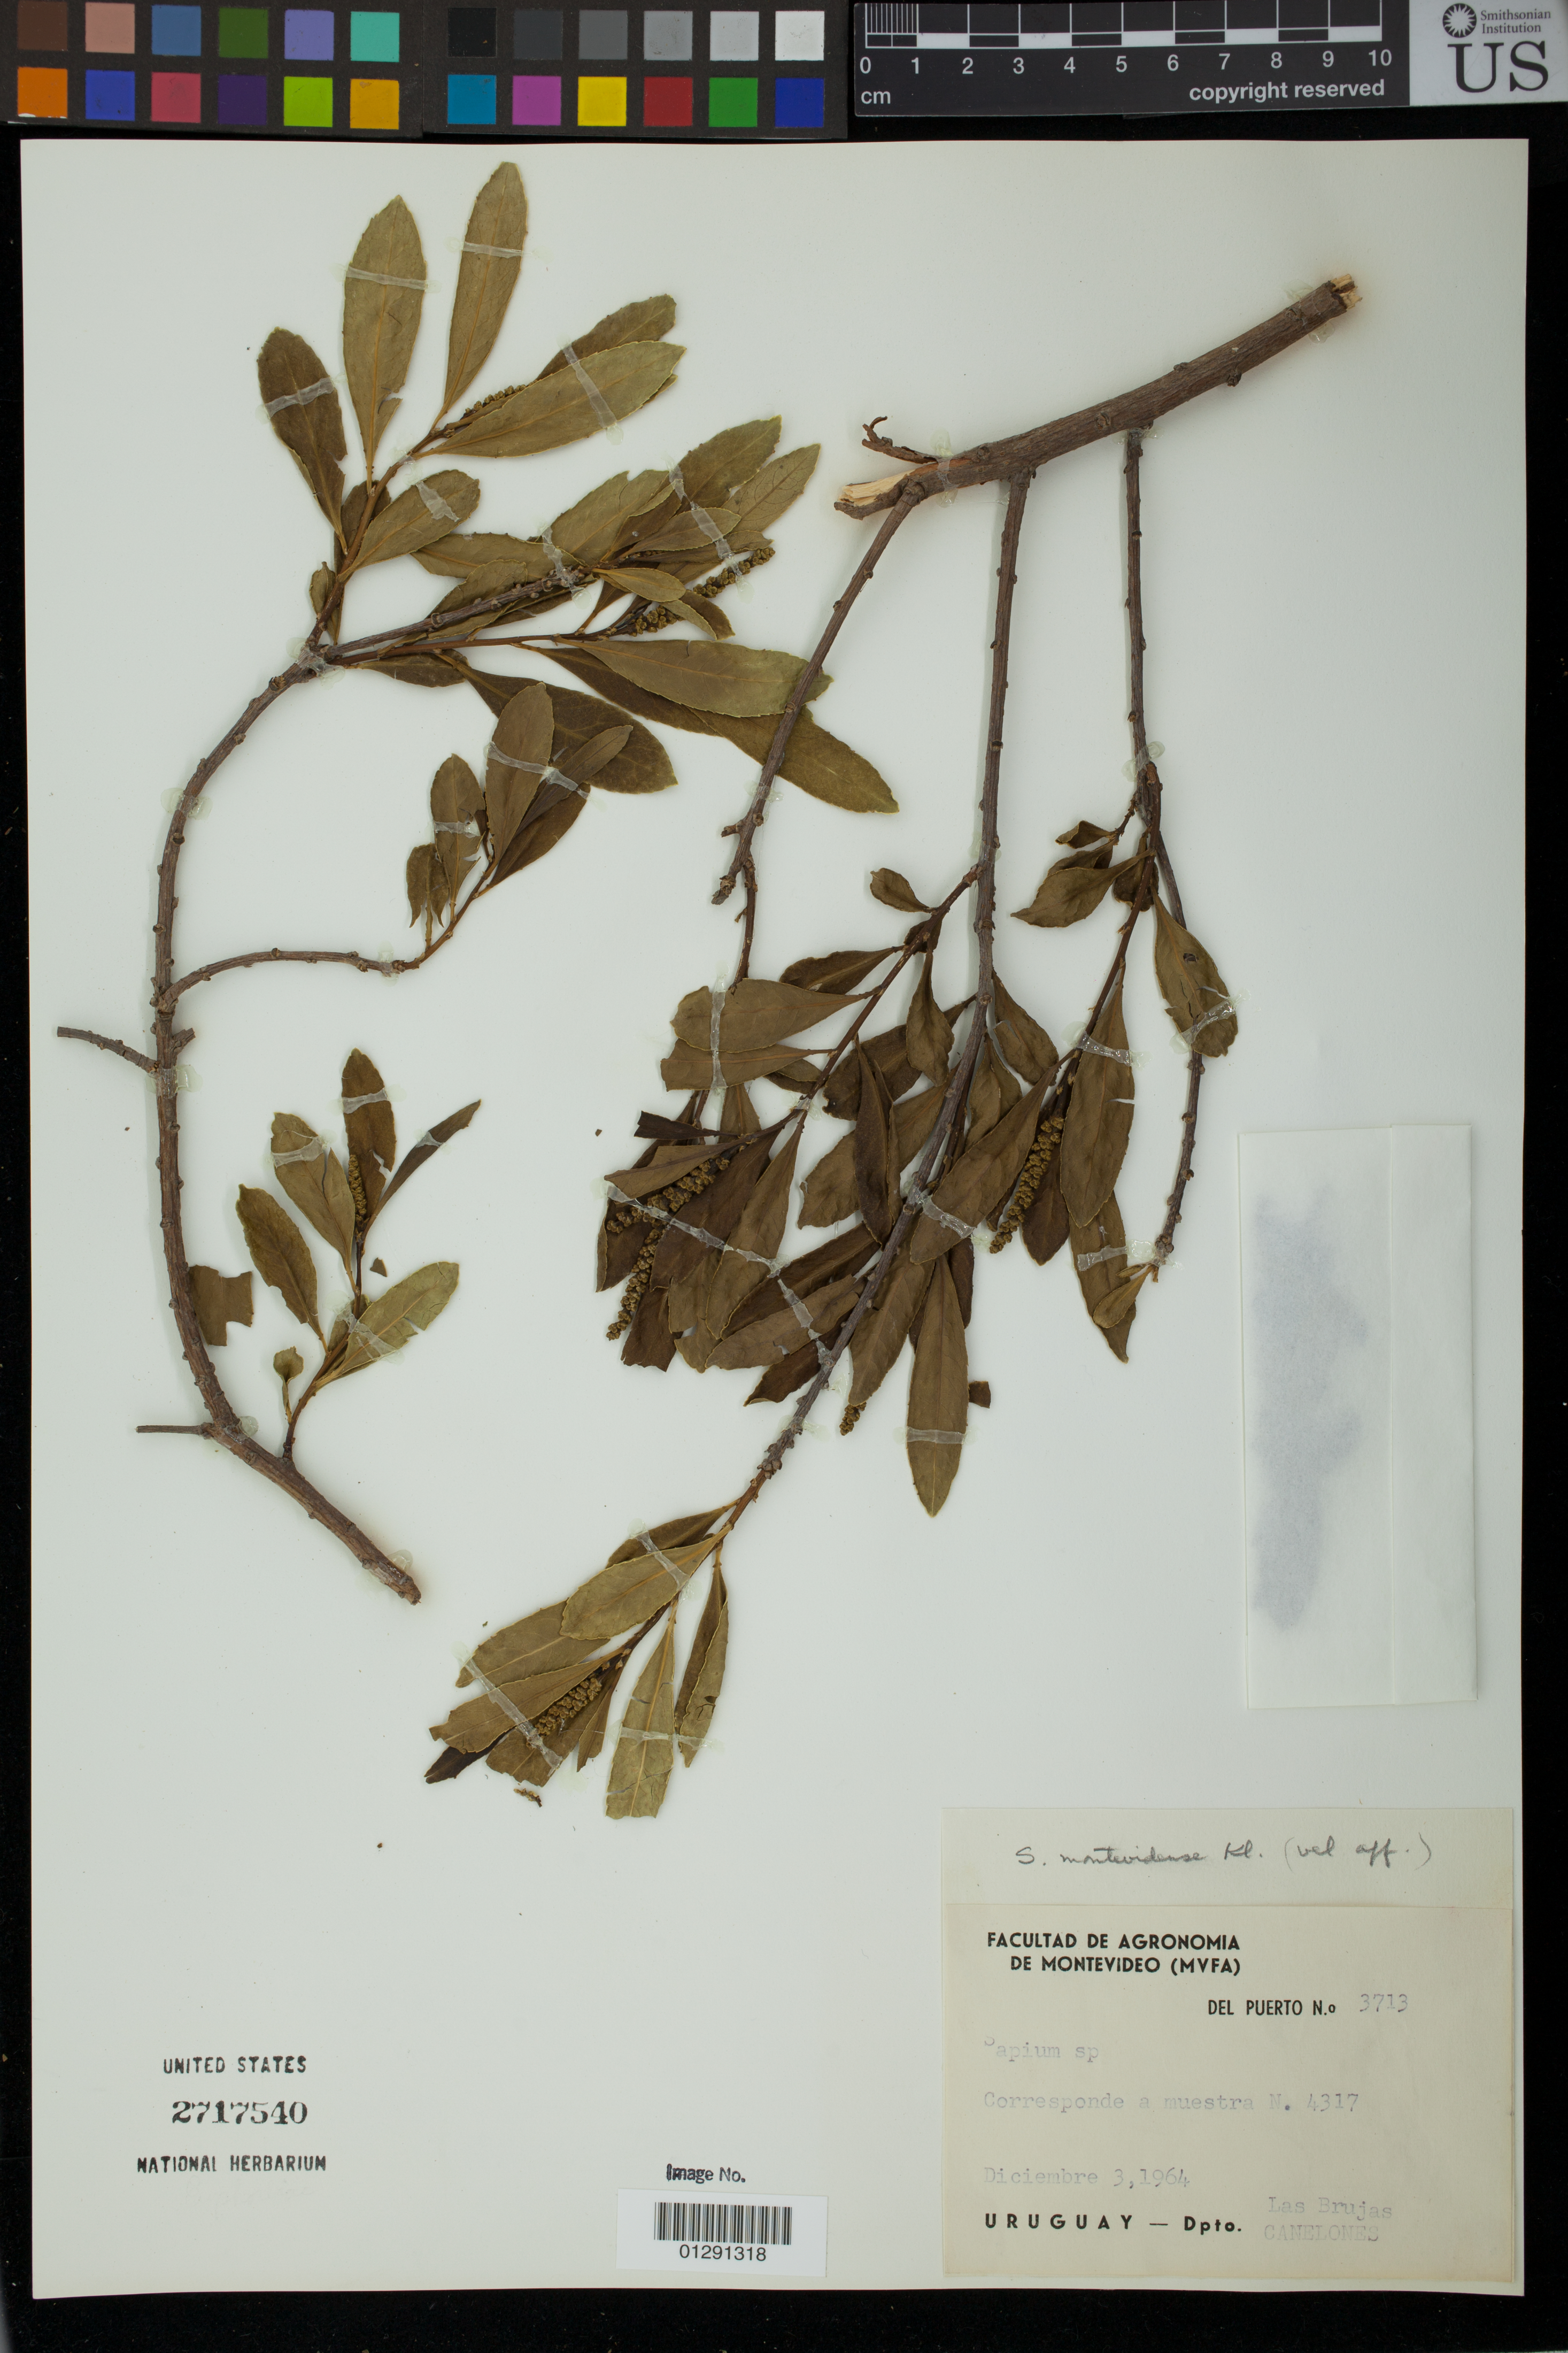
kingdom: Plantae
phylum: Tracheophyta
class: Magnoliopsida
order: Malpighiales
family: Euphorbiaceae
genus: Sapium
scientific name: Sapium glandulatum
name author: (Vell.) Pax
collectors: Facultad de Agronomia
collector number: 4317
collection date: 1964-12-03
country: Uruguay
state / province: Canelones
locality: Las Brujas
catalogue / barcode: US 2717540